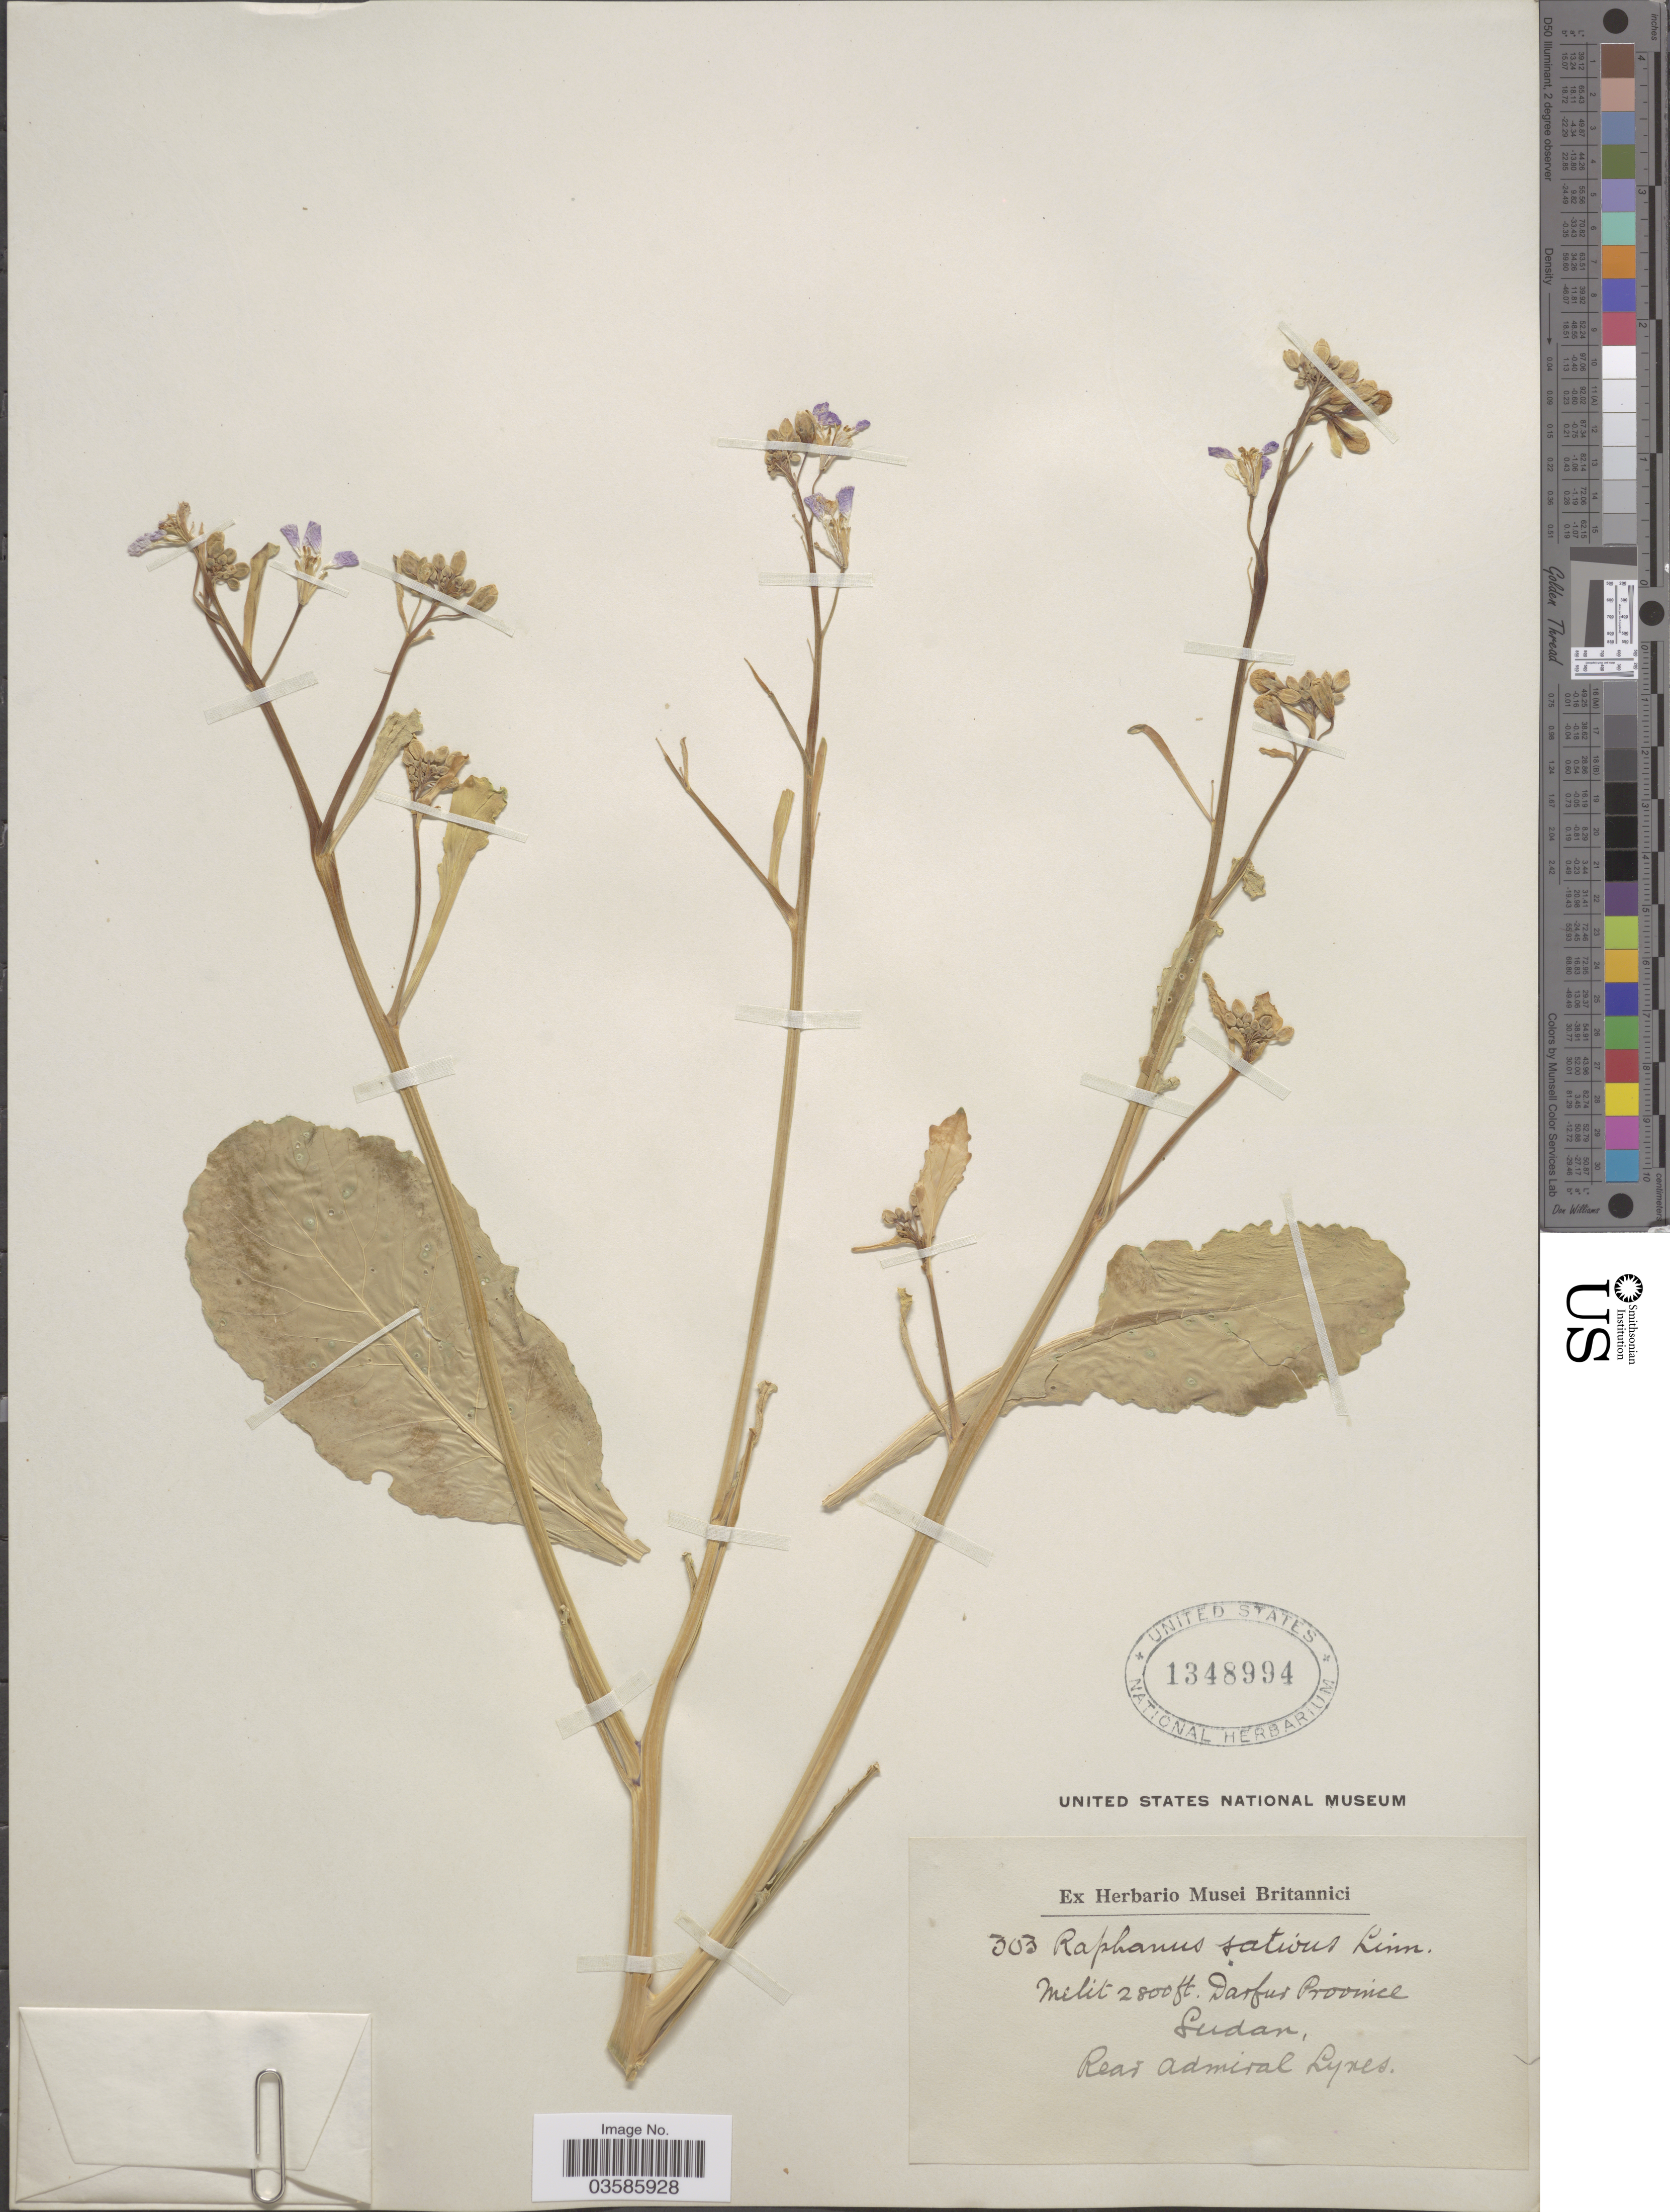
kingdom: Plantae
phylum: Tracheophyta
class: Magnoliopsida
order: Brassicales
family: Brassicaceae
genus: Raphanus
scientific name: Raphanus sativus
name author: L.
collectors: Rear Admiral Lynes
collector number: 303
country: Sudan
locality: Milit [unsure placement]. Darfur Province.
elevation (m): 853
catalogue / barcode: US 1348994